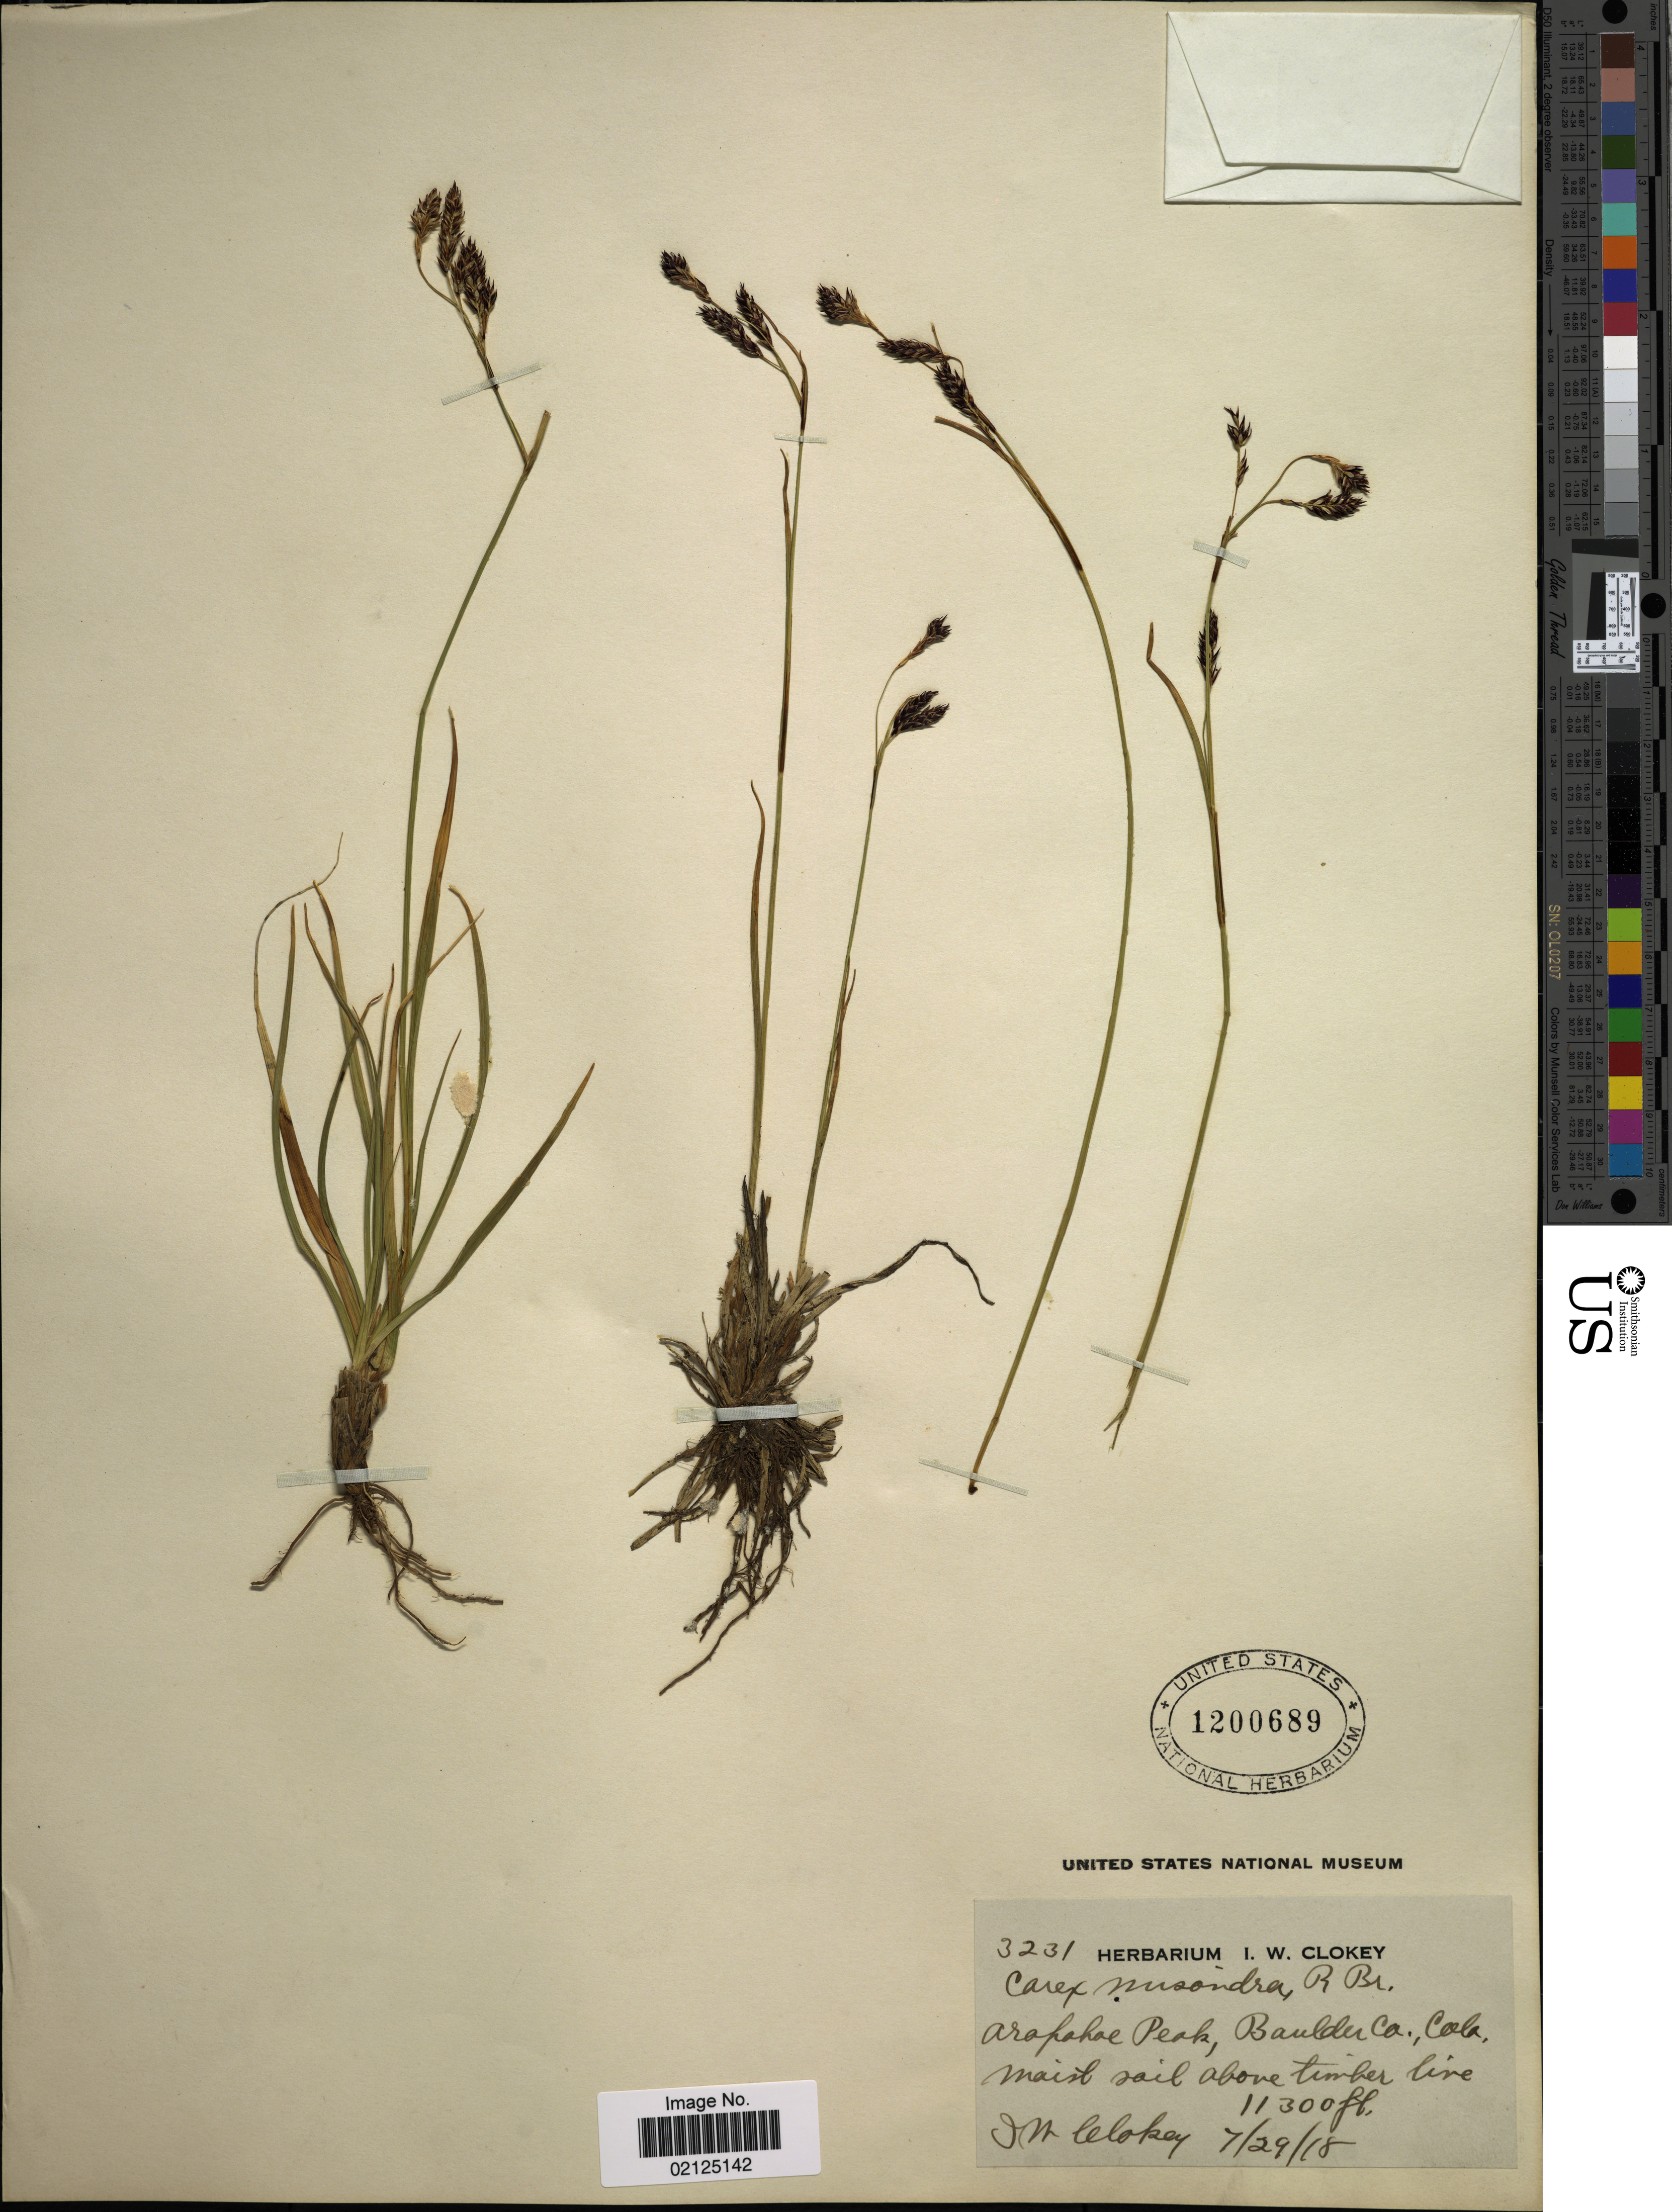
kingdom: Plantae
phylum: Tracheophyta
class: Liliopsida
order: Poales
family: Cyperaceae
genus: Carex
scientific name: Carex fuliginosa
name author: Schkuhr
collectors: I. W. Clokey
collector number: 3231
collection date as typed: Transcribed d/m/y: 29/7/18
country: United States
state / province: Colorado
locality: Arapahoe Peak, Boulder Co., moist soil above timber line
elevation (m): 3444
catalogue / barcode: US 1200689